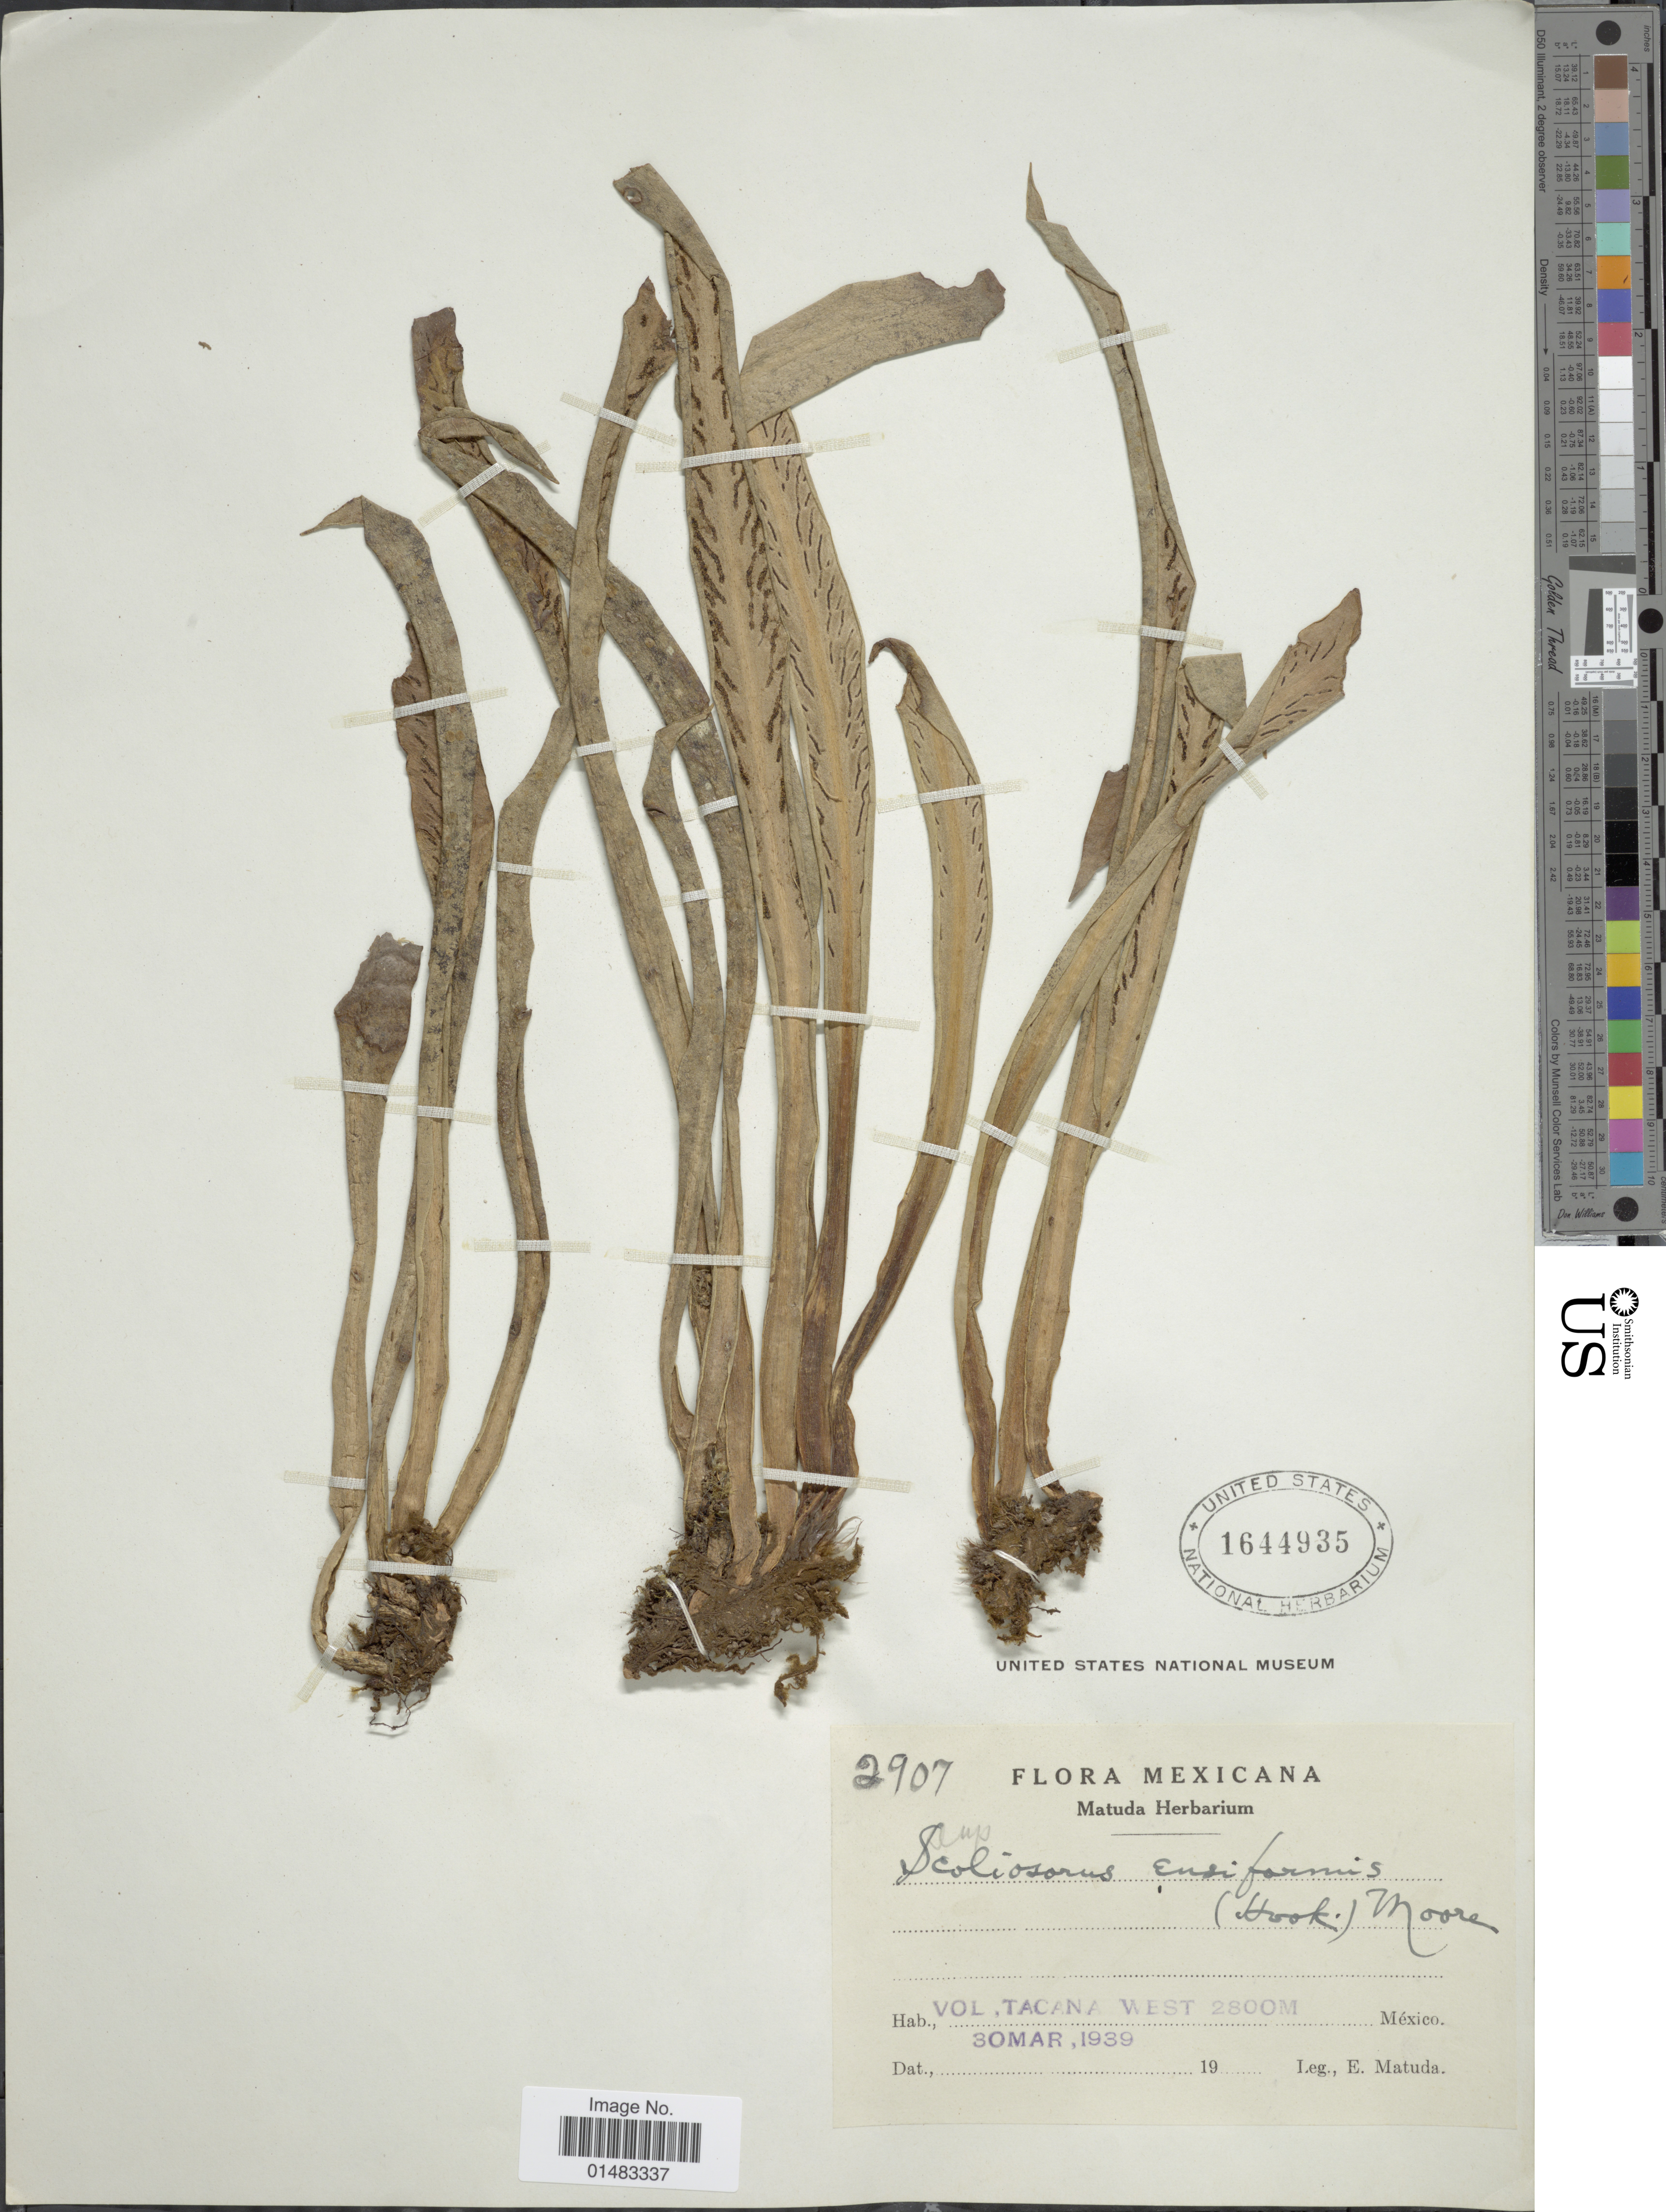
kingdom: Plantae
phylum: Tracheophyta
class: Polypodiopsida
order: Polypodiales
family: Pteridaceae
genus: Scoliosorus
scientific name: Scoliosorus ensiformis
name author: (Hook.) T. Moore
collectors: E. Matuda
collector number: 2907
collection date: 1939-03-30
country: Mexico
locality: Flora Mexicana, Vol Tacana West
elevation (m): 2800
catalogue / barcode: US 1644935